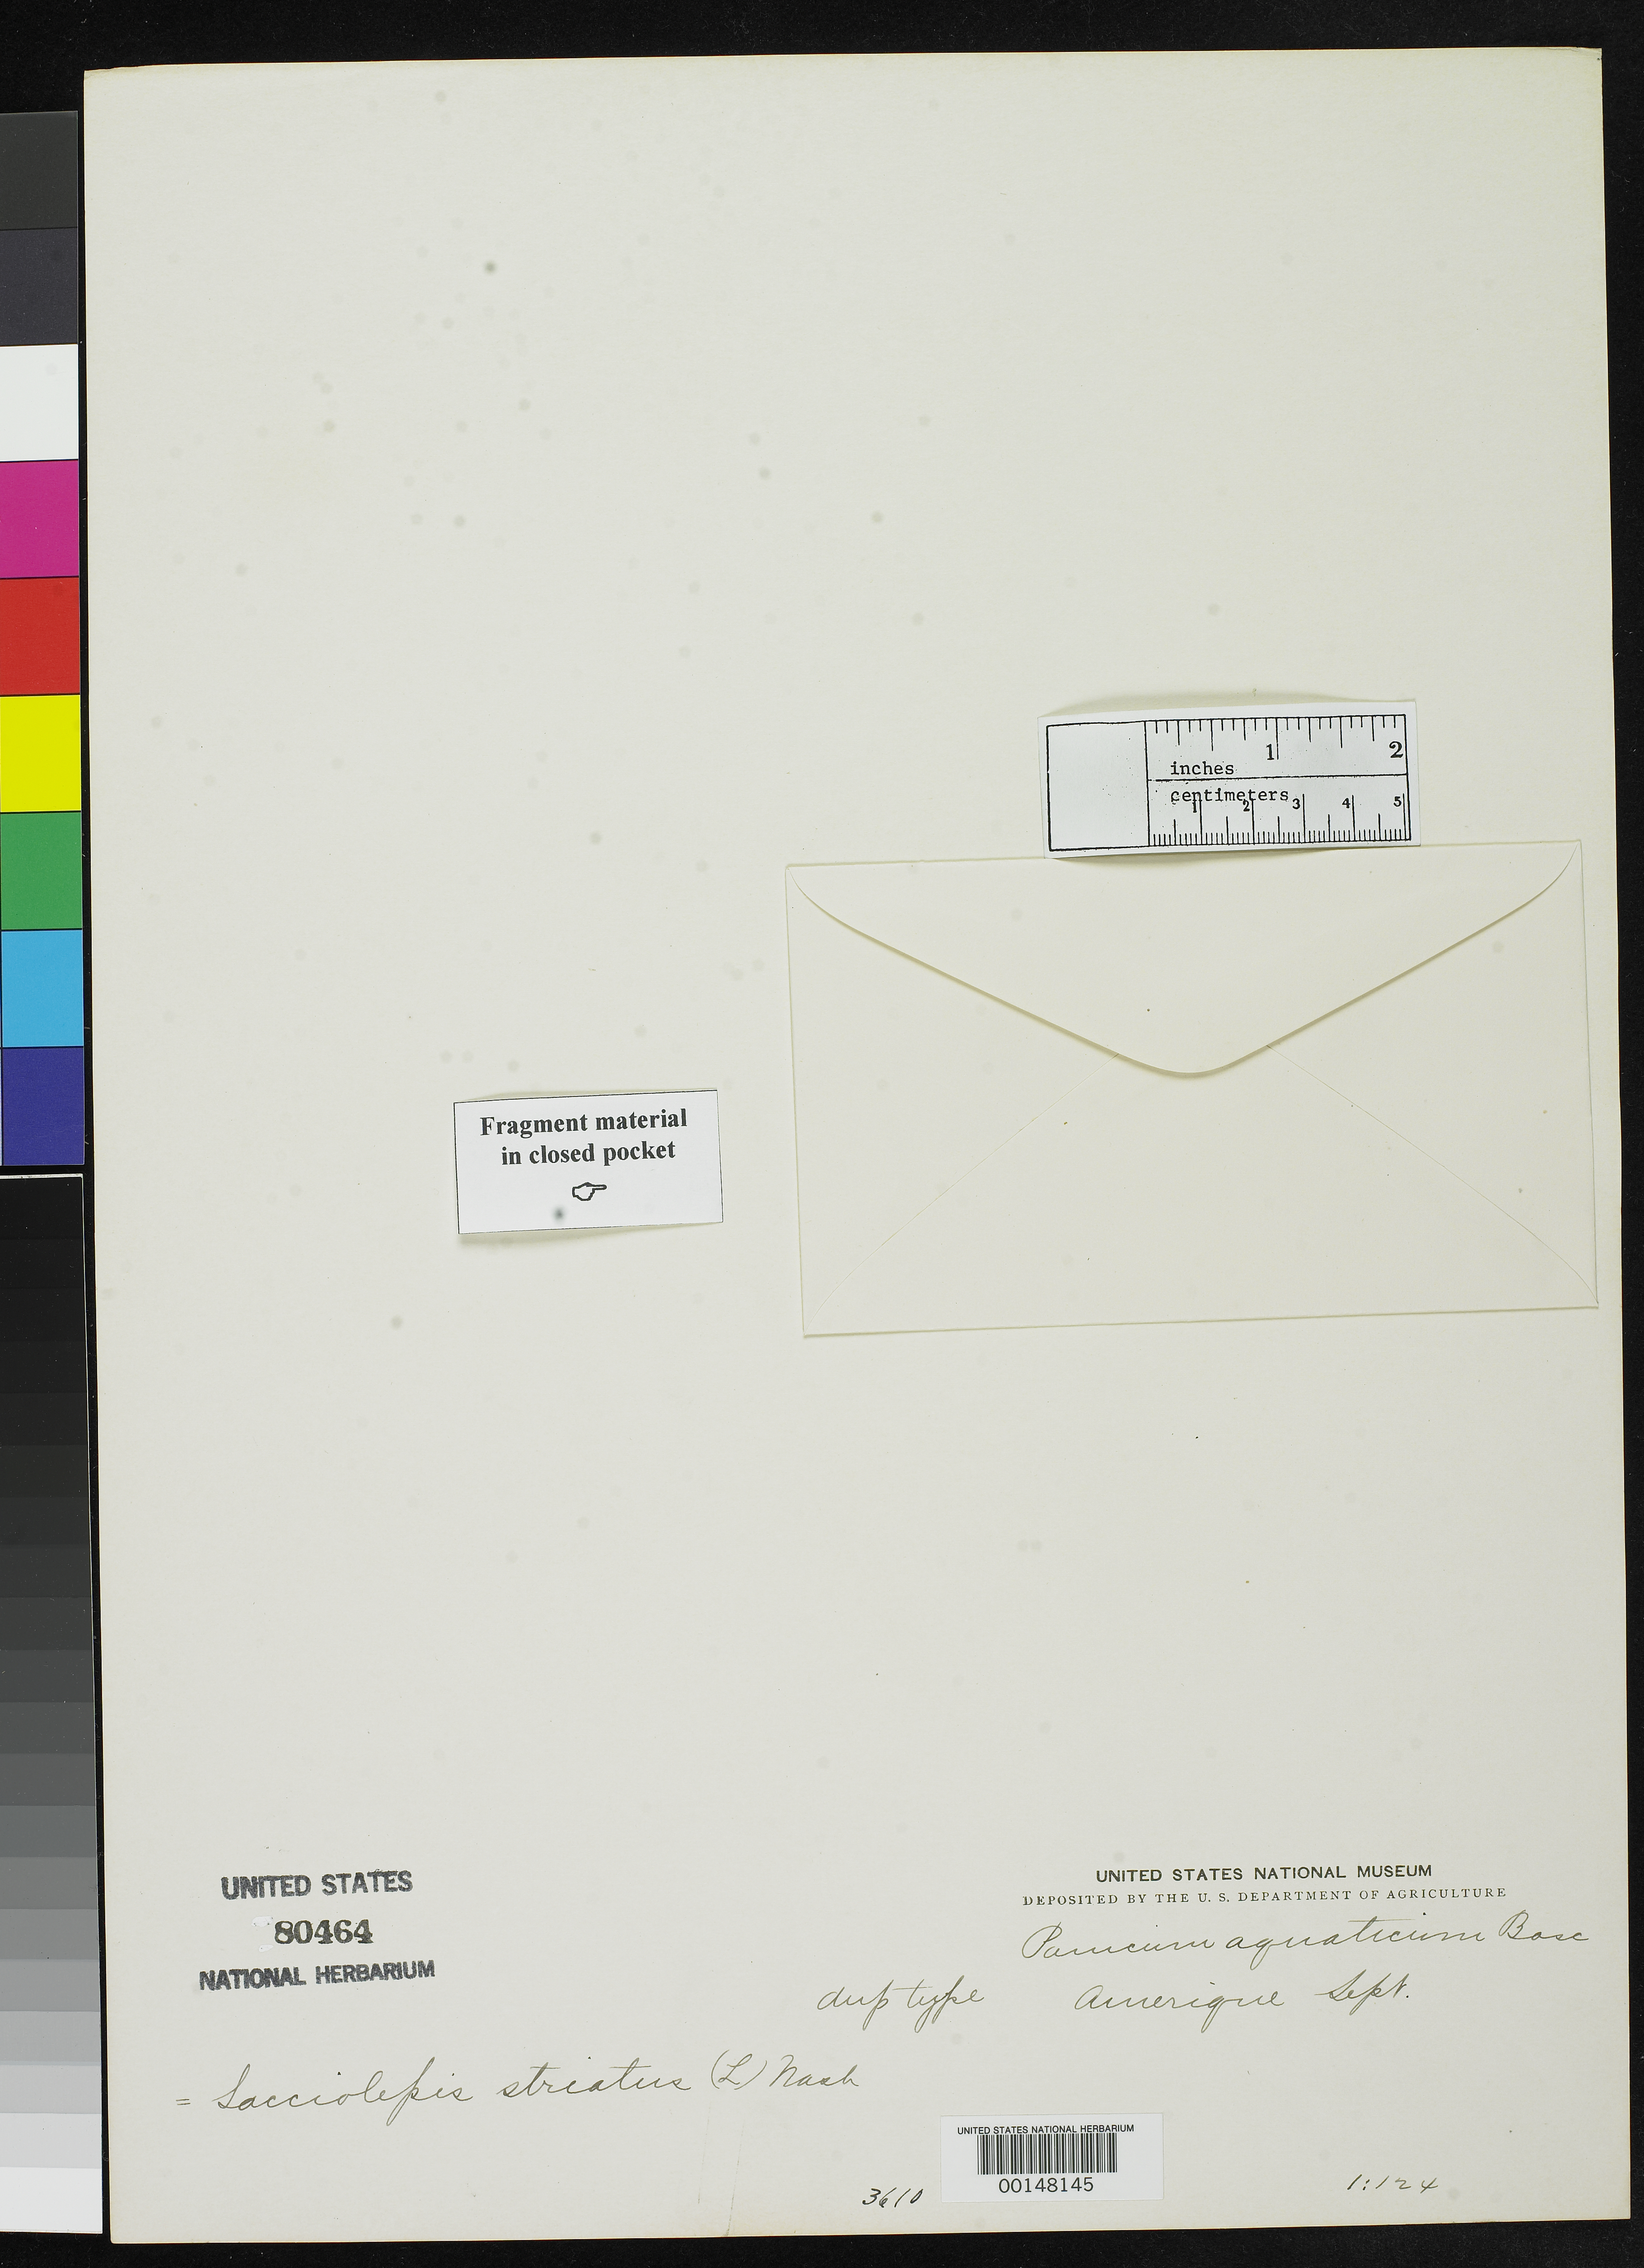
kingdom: Plantae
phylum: Tracheophyta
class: Liliopsida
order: Poales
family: Poaceae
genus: Panicum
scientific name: Panicum aquaticum Bosc ex Spreng., nom. illeg.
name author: Bosc ex Spreng.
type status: Type Collection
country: Bermuda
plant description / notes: Fragmentary material of type specimen ex herb. Florence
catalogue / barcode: US 80464